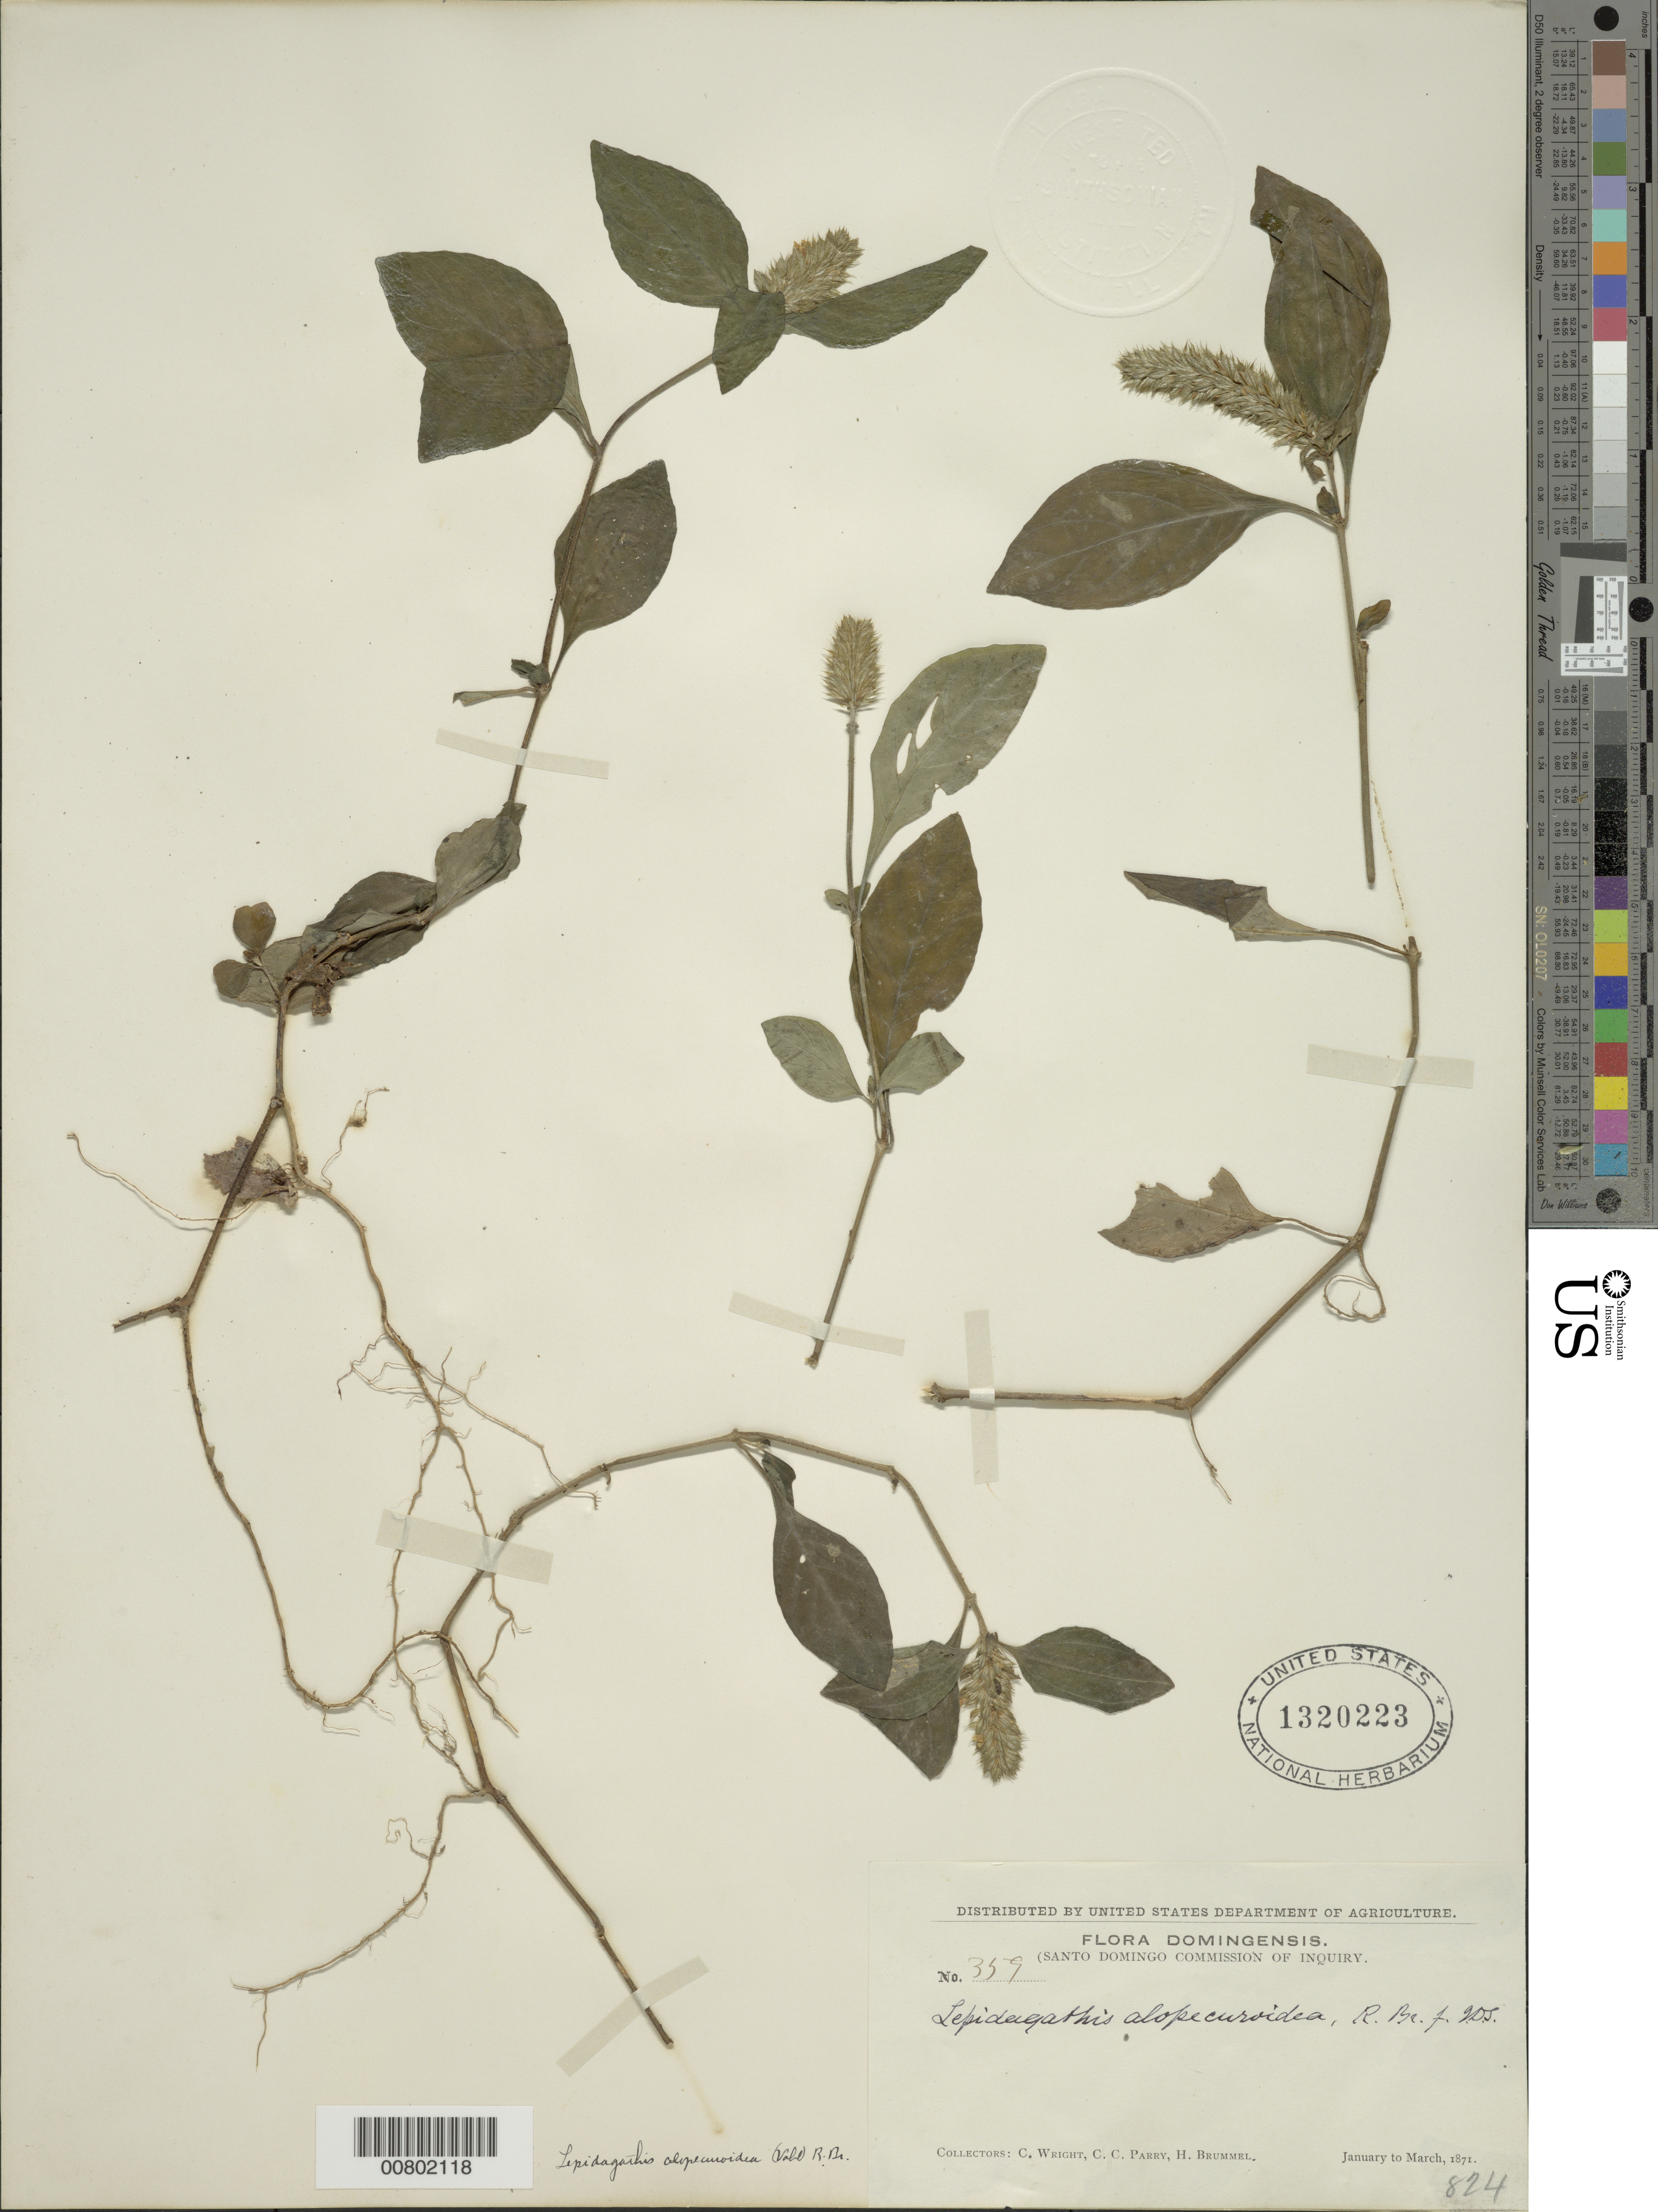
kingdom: Plantae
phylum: Tracheophyta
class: Magnoliopsida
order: Lamiales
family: Acanthaceae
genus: Teliostachya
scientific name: Teliostachya alopecuroidea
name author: (Vahl) Nees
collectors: C. Wright, C. C. Parry & H. Brummel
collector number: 359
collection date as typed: Jan 1871 to -- Mar 1871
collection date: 1871-01/1871-03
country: Dominican Republic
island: Hispaniola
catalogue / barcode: US 1320223